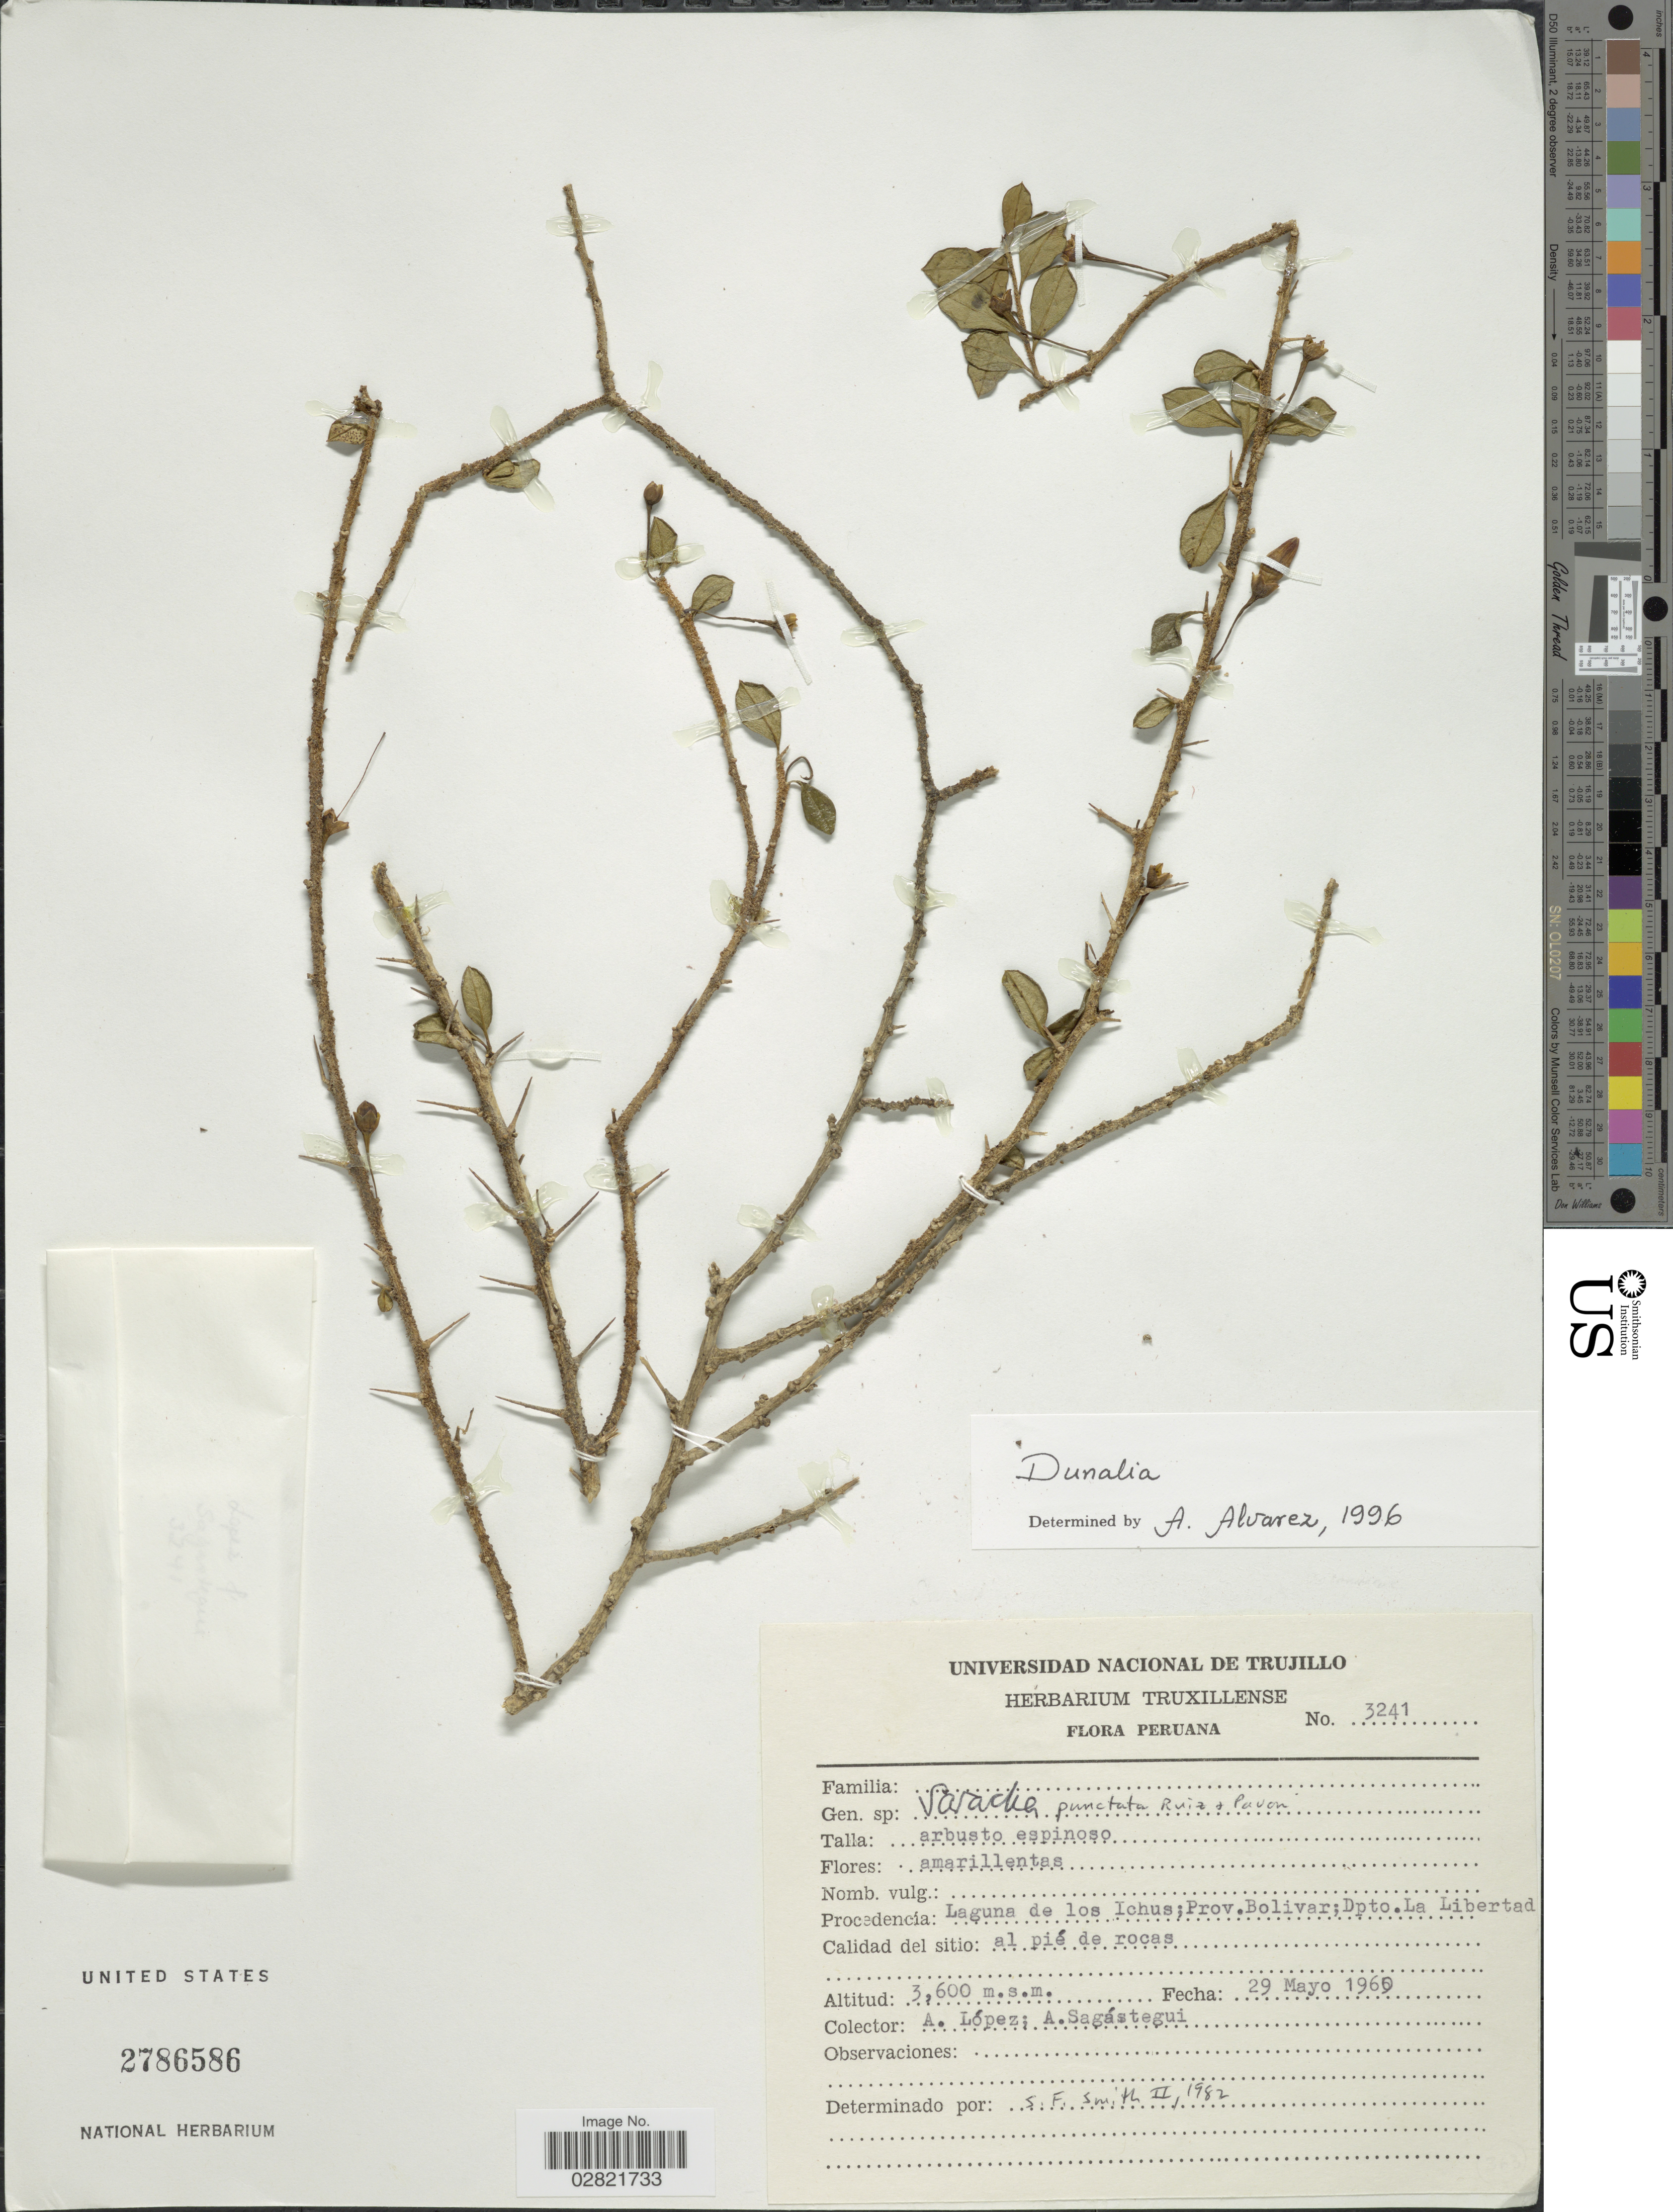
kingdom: Plantae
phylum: Tracheophyta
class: Magnoliopsida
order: Solanales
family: Solanaceae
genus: Dunalia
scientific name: Dunalia sp.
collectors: A. López & A. Sagastegui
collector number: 3241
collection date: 1960-05-29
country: Peru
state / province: La Libertad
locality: Laguna de los Ichus; Prov. Bolivar; Dpto. La Libertad.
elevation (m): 3600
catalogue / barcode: US 2786586